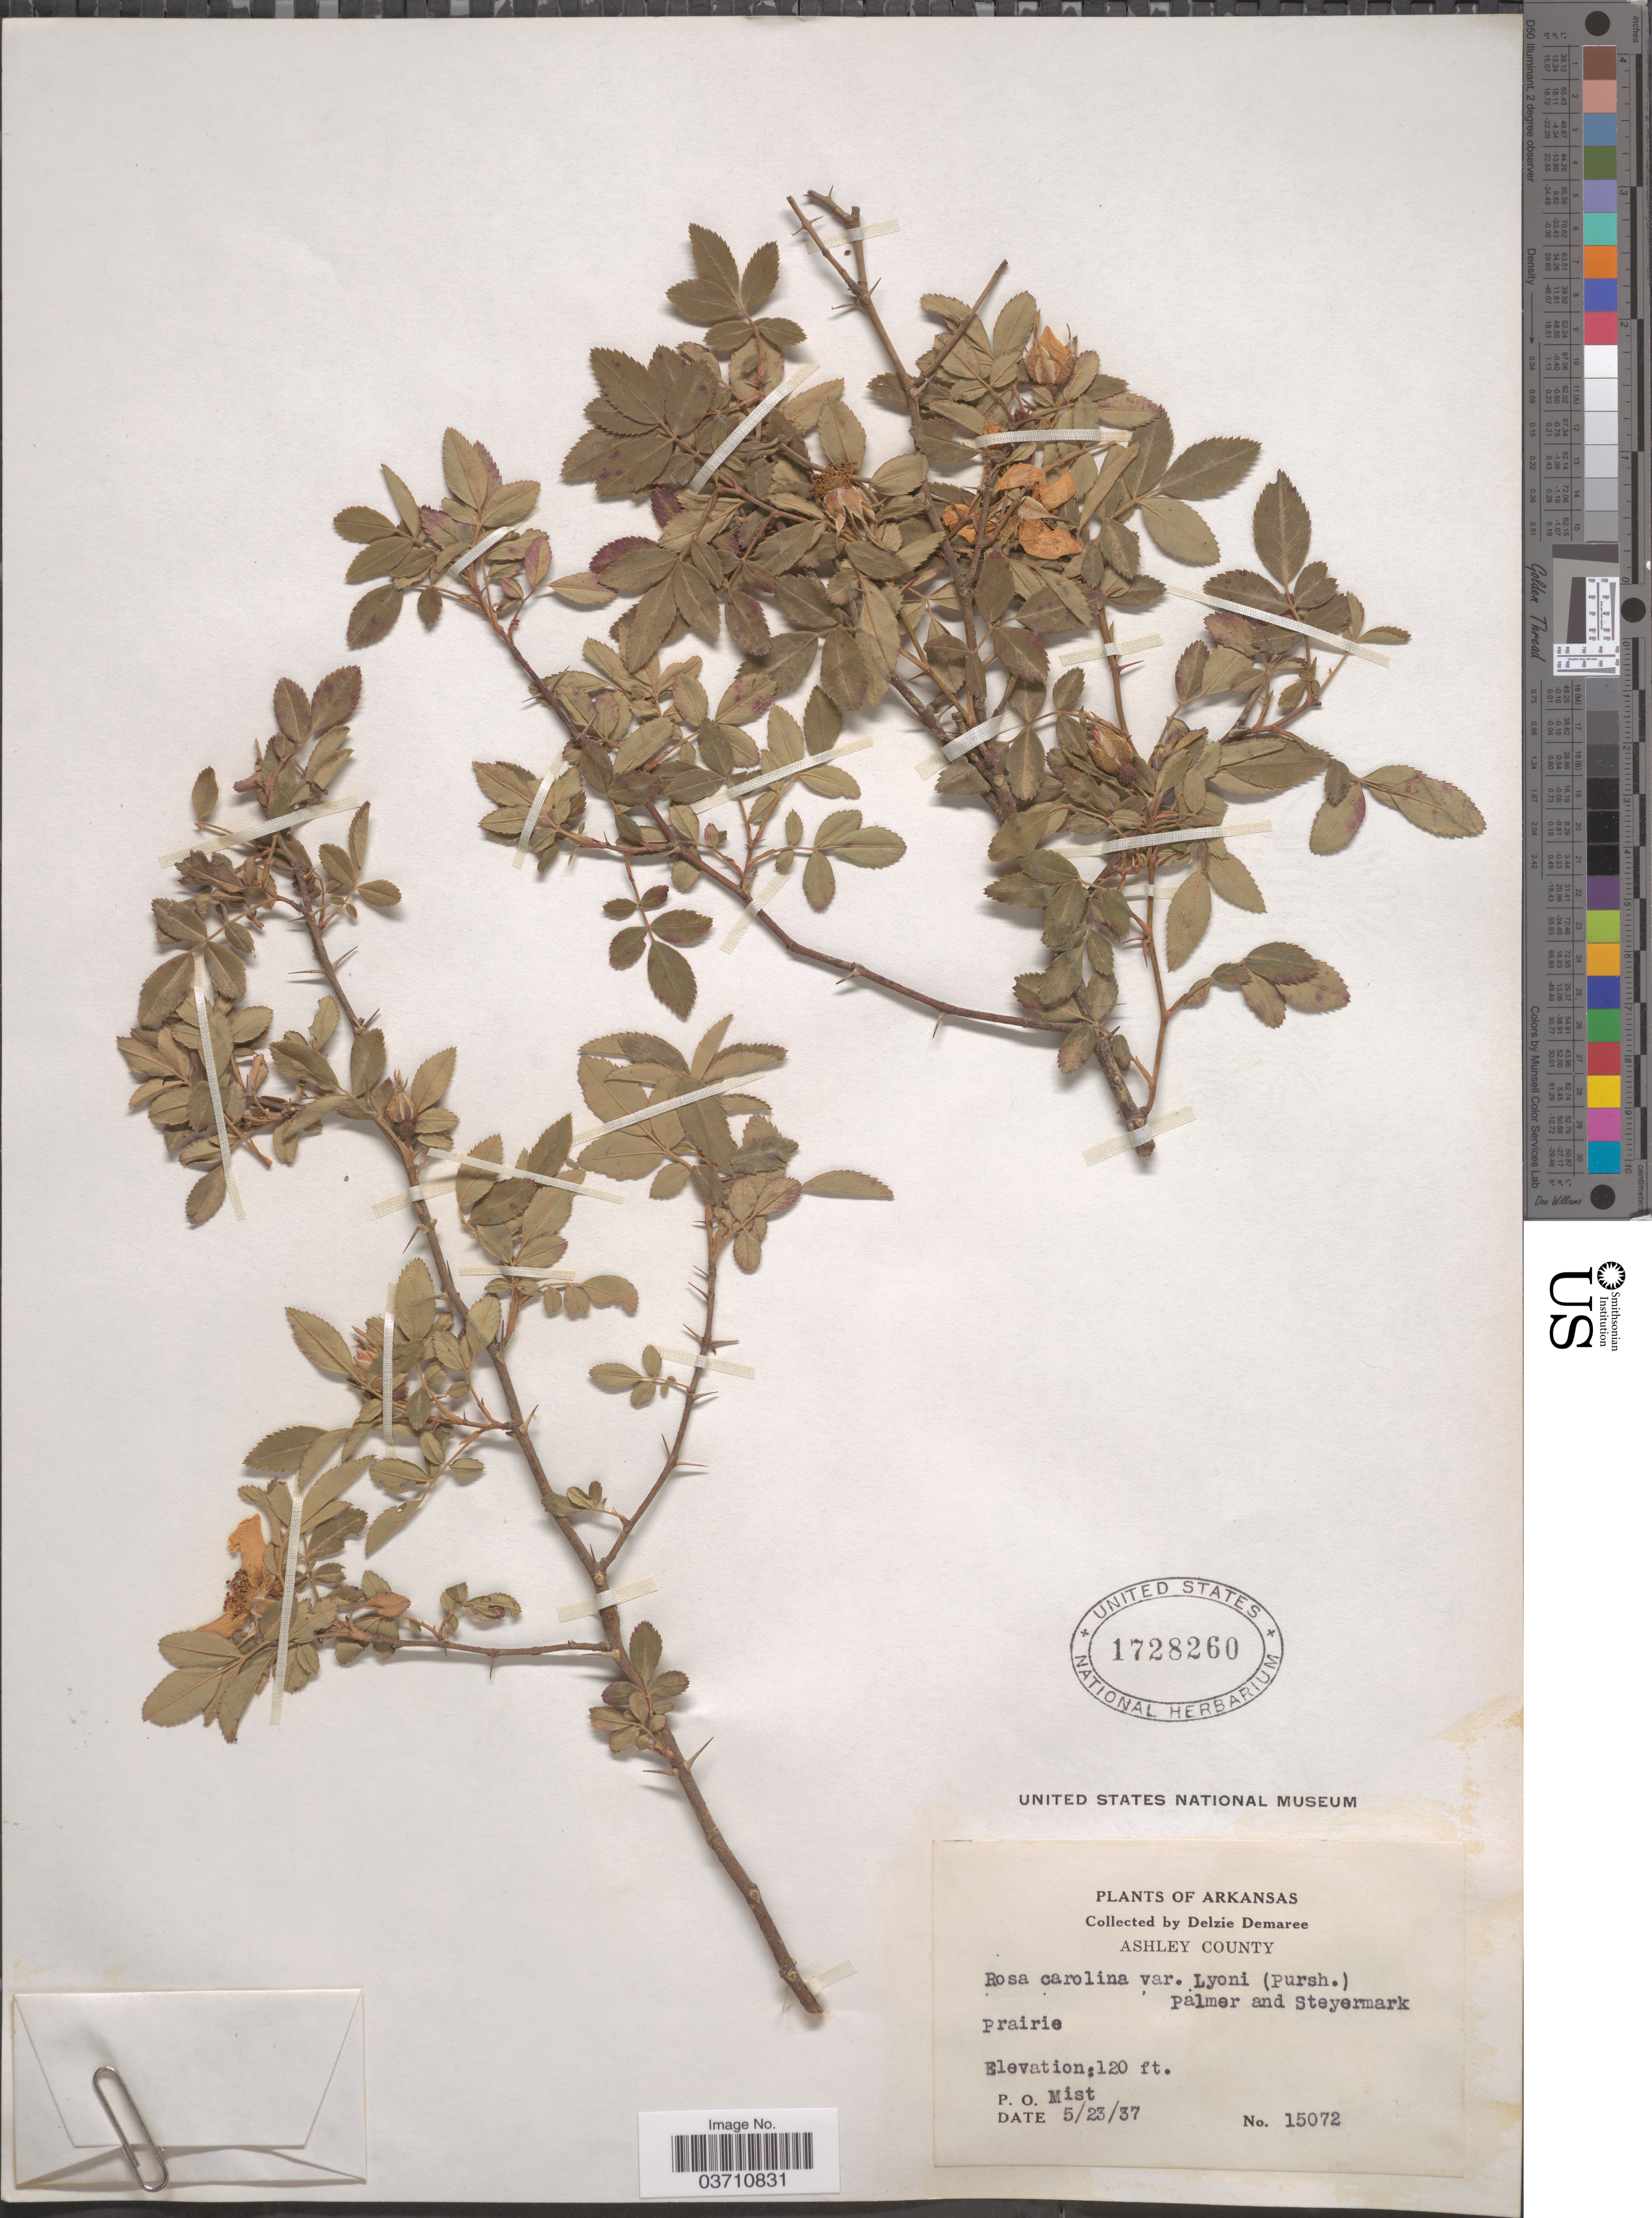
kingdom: Plantae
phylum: Tracheophyta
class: Magnoliopsida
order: Rosales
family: Rosaceae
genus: Rosa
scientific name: Rosa carolina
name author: L.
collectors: D. Demaree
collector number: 15072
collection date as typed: Transcribed d/m/y: 23/5/37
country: United States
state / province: Arkansas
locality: Ashely County. P. O. Mist.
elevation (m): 37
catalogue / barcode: US 1728260